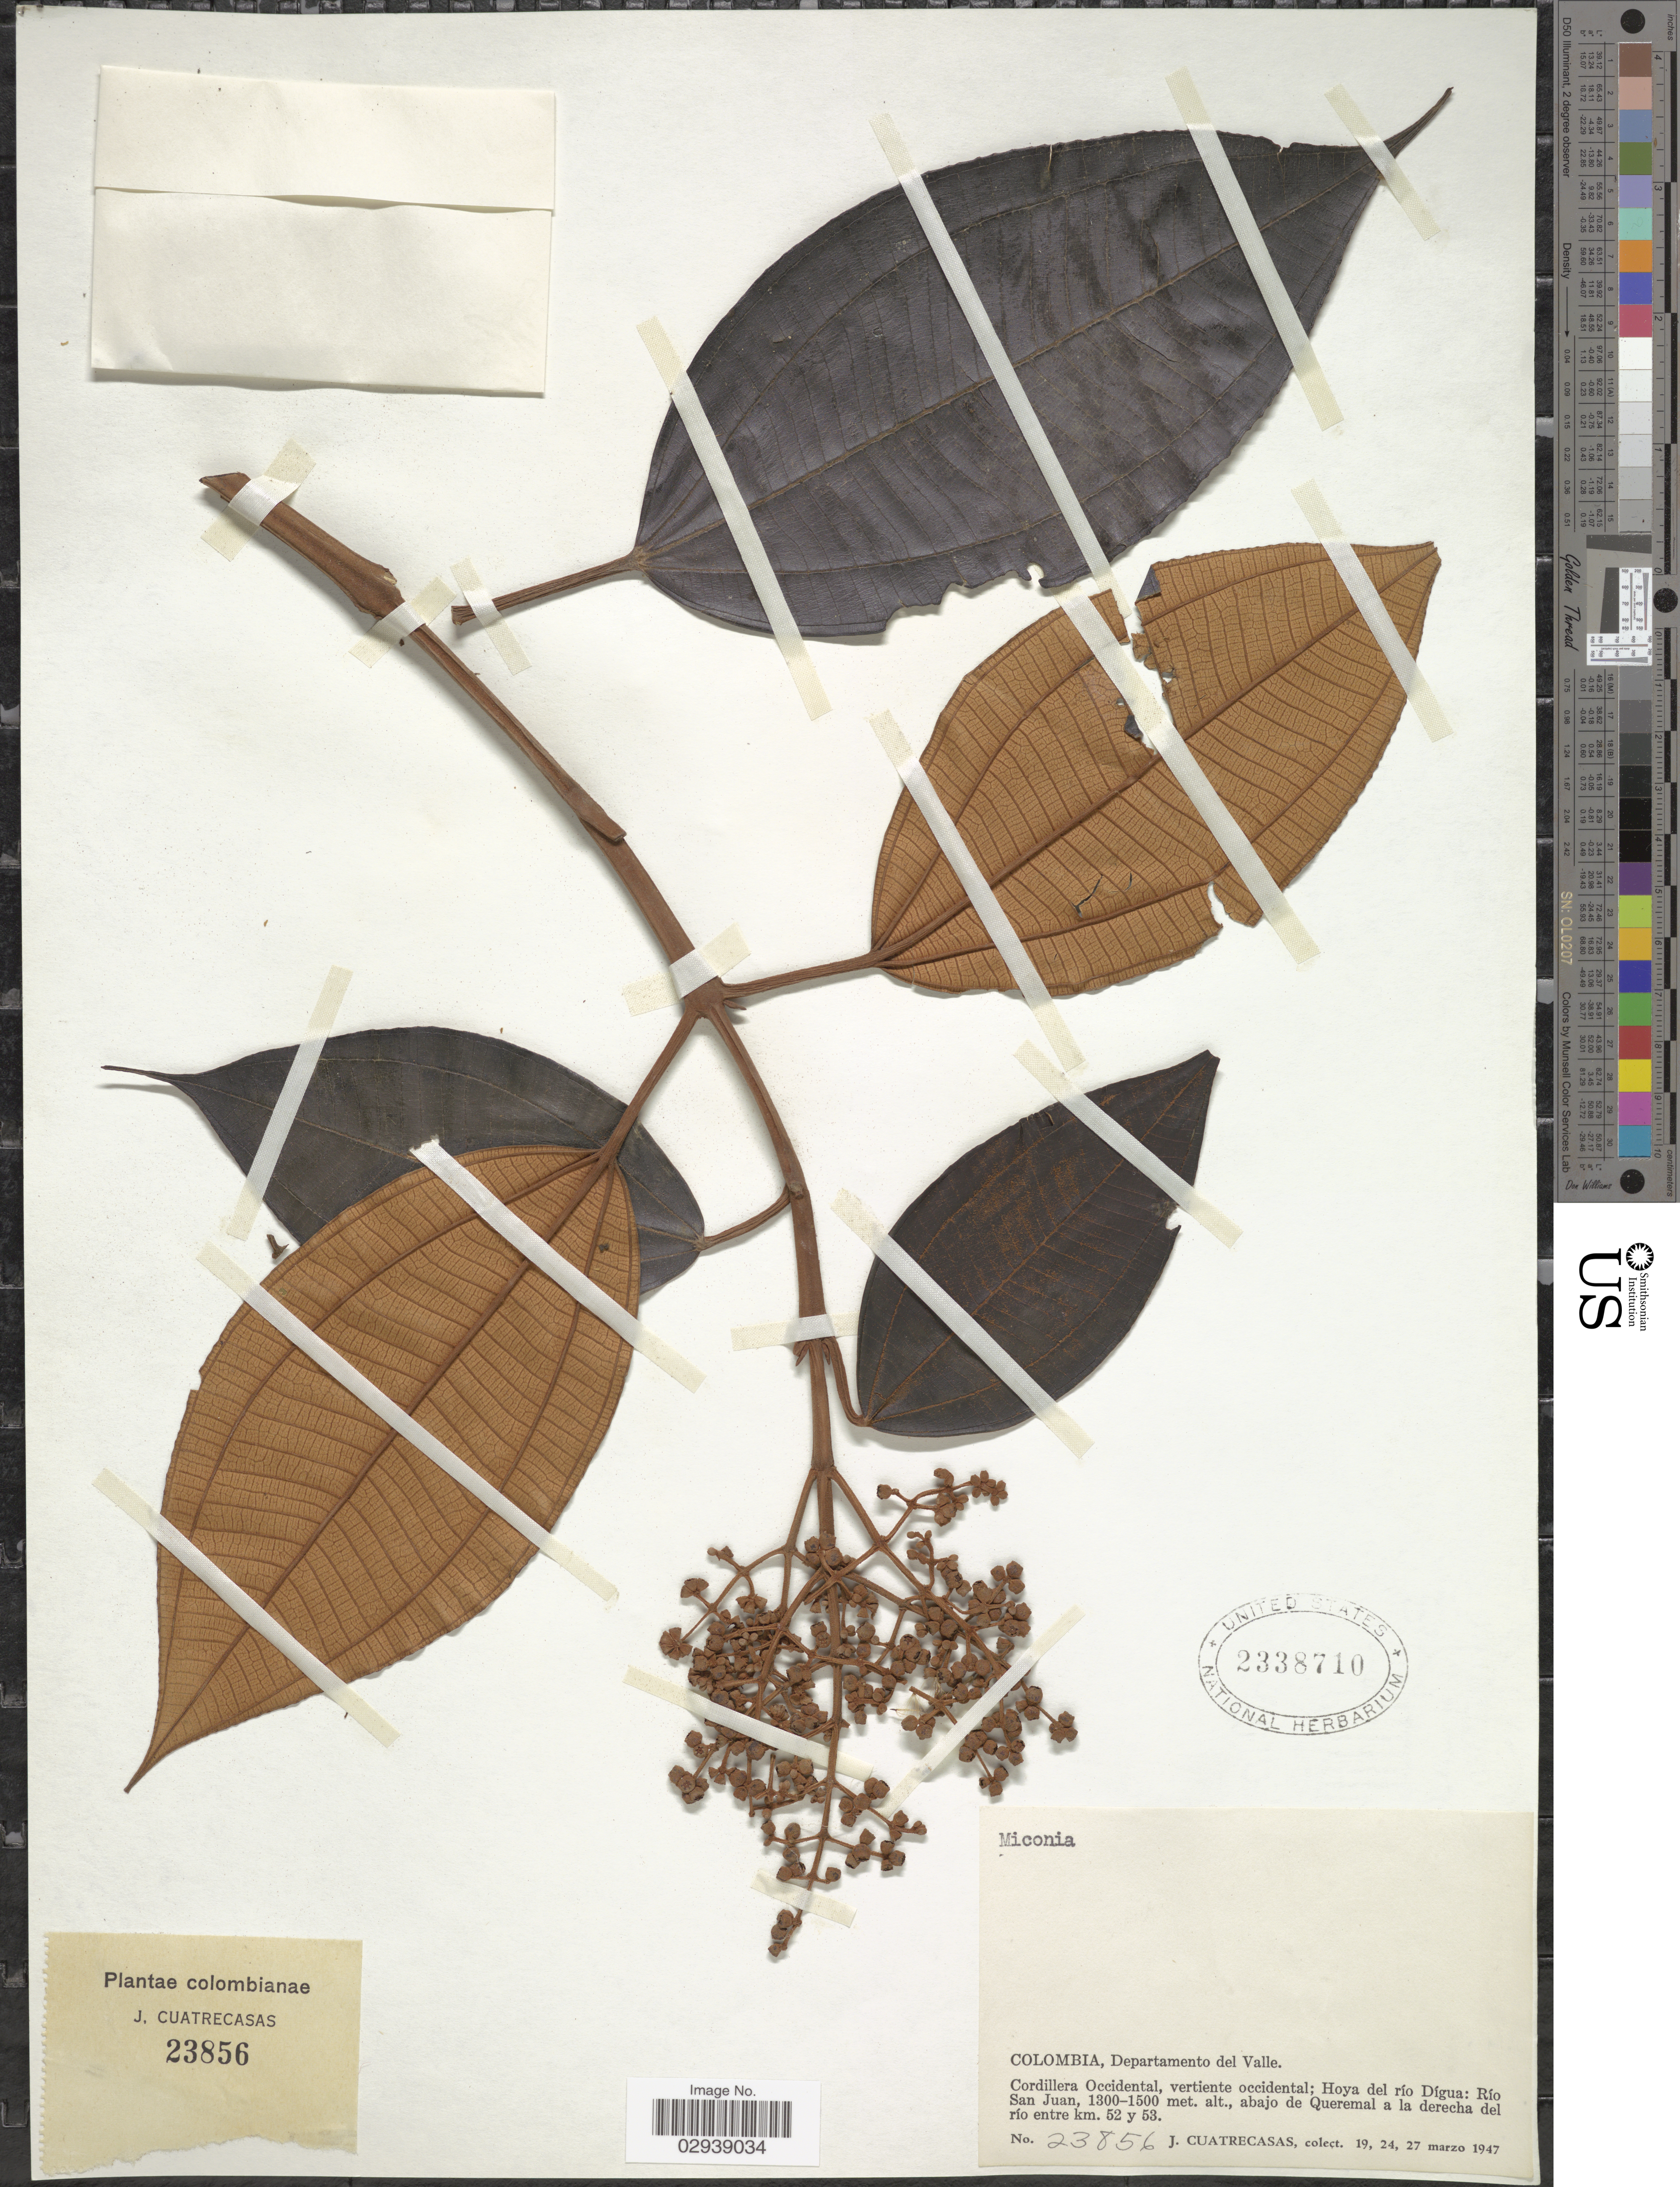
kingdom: Plantae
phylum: Tracheophyta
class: Magnoliopsida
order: Myrtales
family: Melastomataceae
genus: Miconia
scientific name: Miconia dolichopoda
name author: Naudin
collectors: J. Cuatrecasas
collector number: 23856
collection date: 1947-03-19/1947-03-27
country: Colombia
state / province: Valle del Cauca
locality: Departamento del Valle. Cordillera Occidental, vertiente occidental; Hoya del río Dígua: Río San Juan, abajo de Queremal a la derecha del río entre km. 52 y 53.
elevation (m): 1300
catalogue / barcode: US 2338710